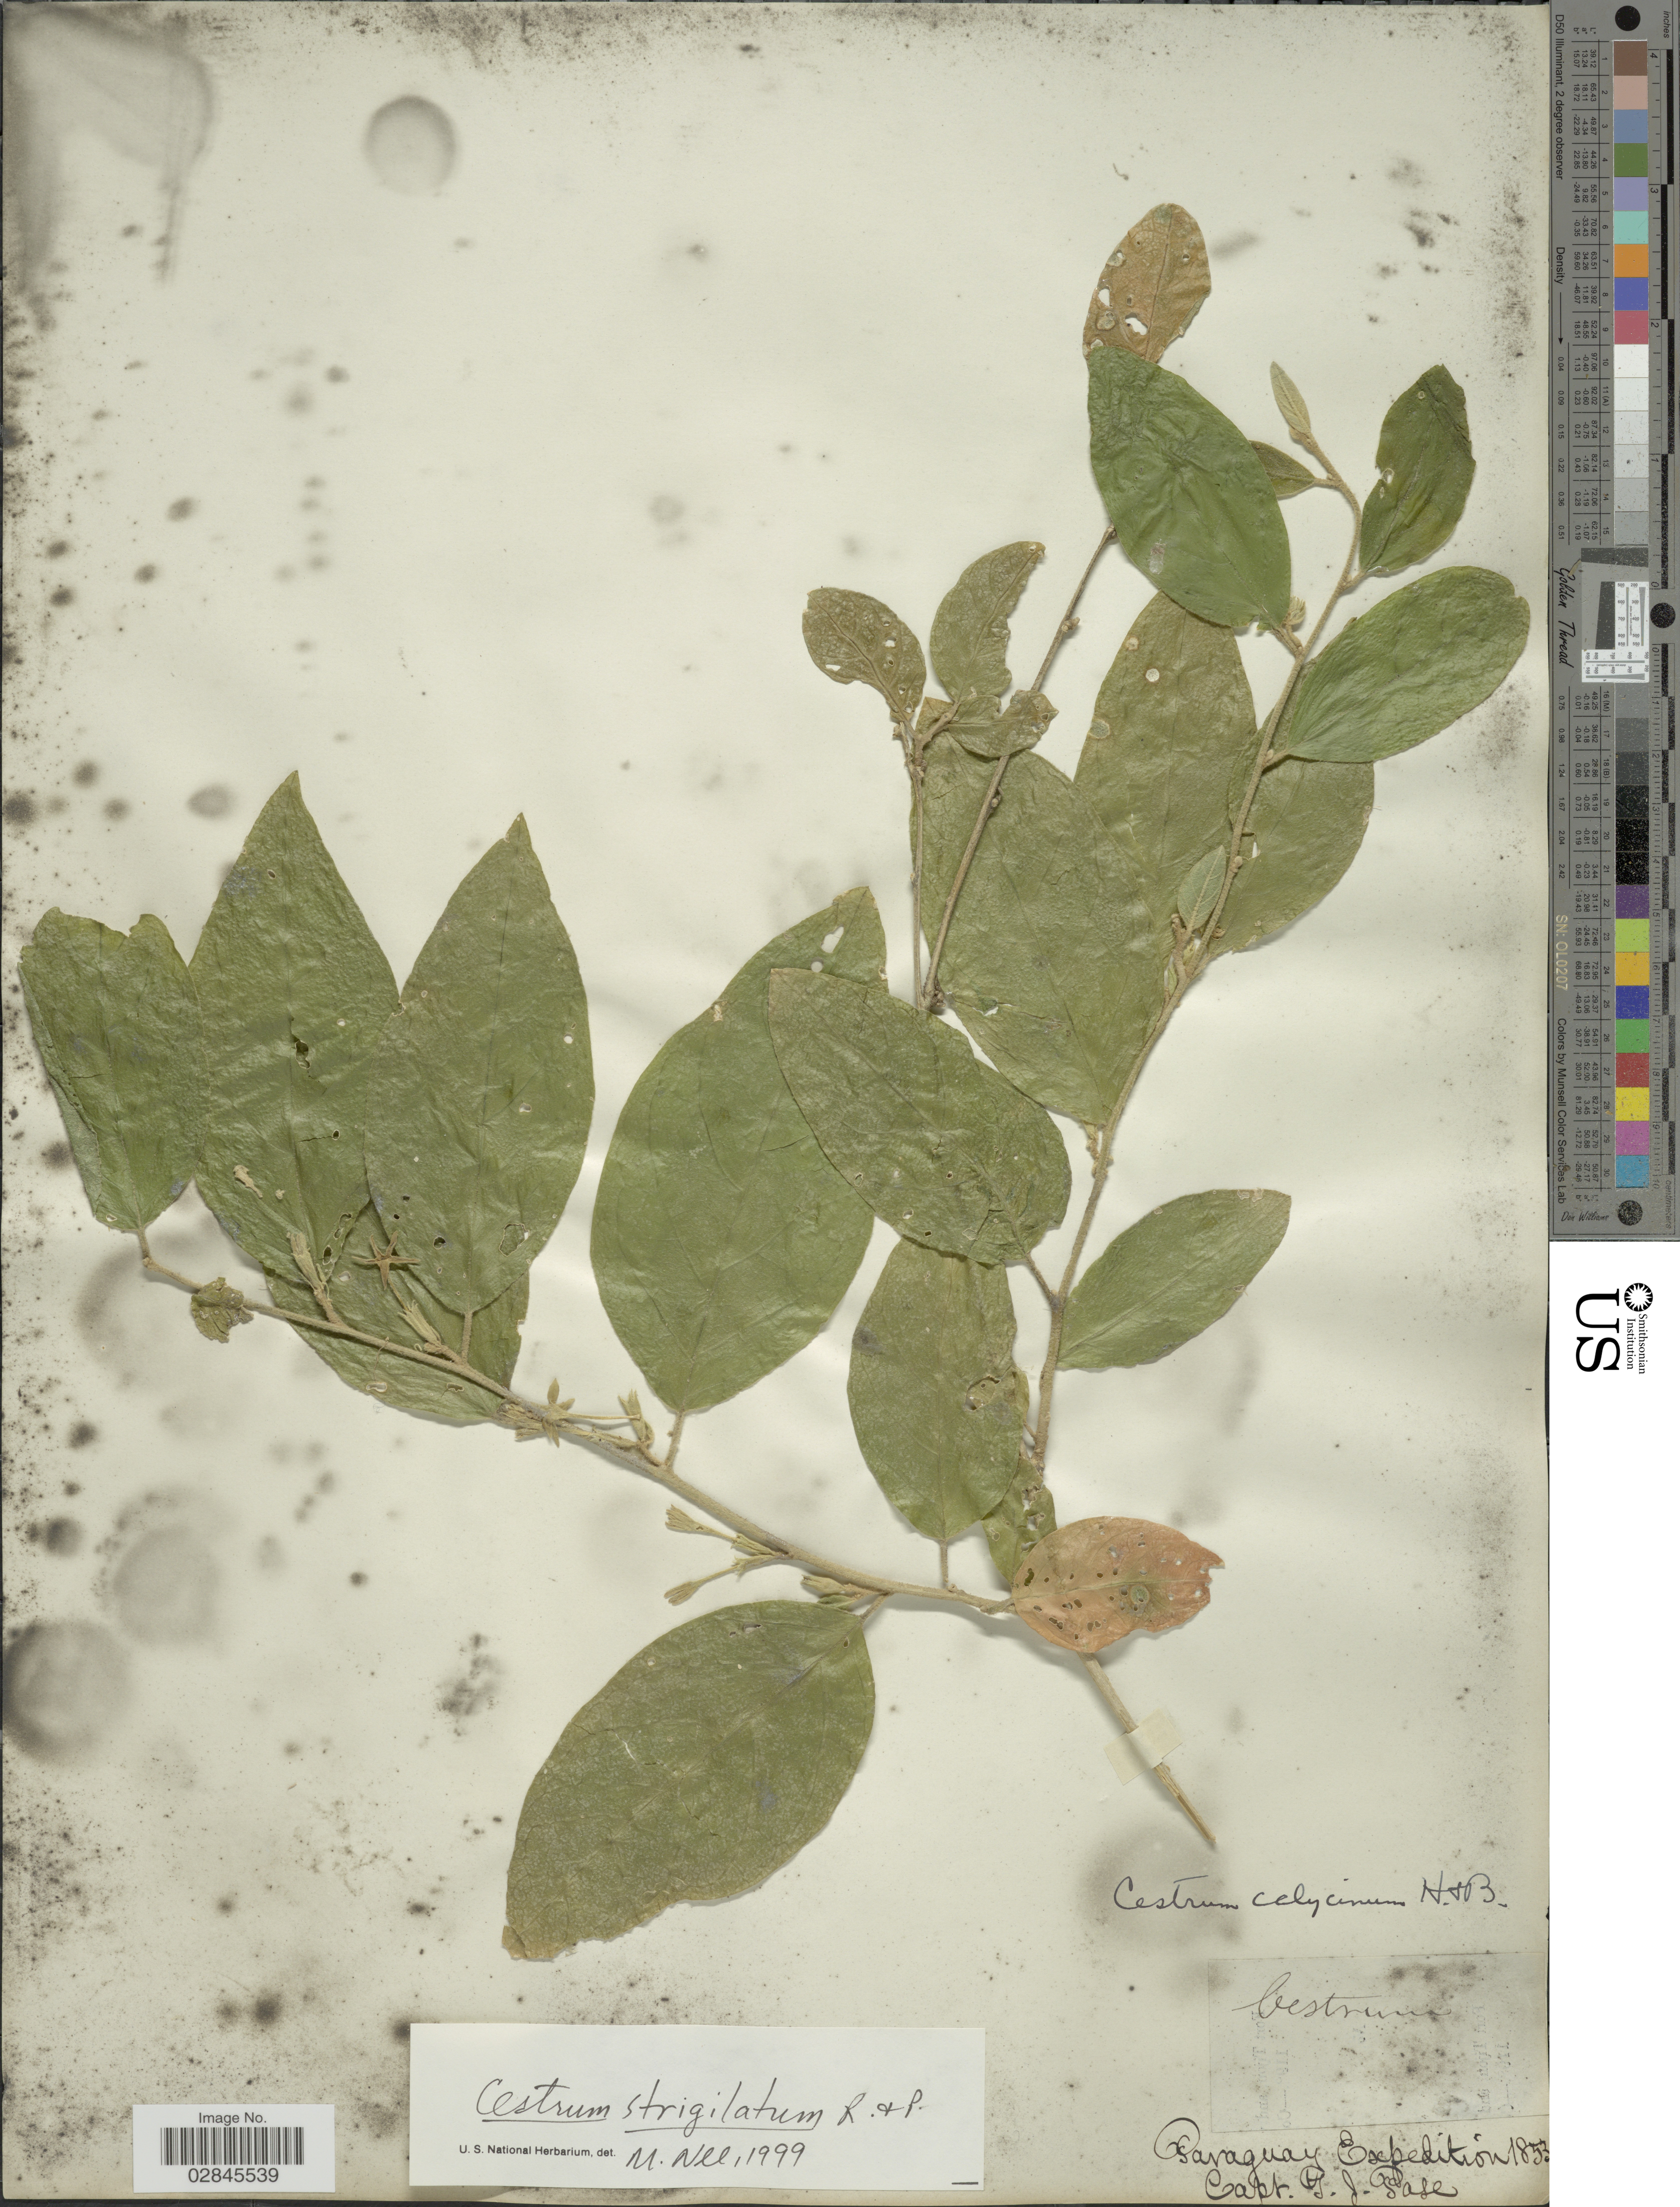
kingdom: Plantae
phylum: Tracheophyta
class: Magnoliopsida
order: Solanales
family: Solanaceae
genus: Cestrum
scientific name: Cestrum strigilatum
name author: Ruiz & Pav.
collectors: T. Pase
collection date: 1853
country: Paraguay